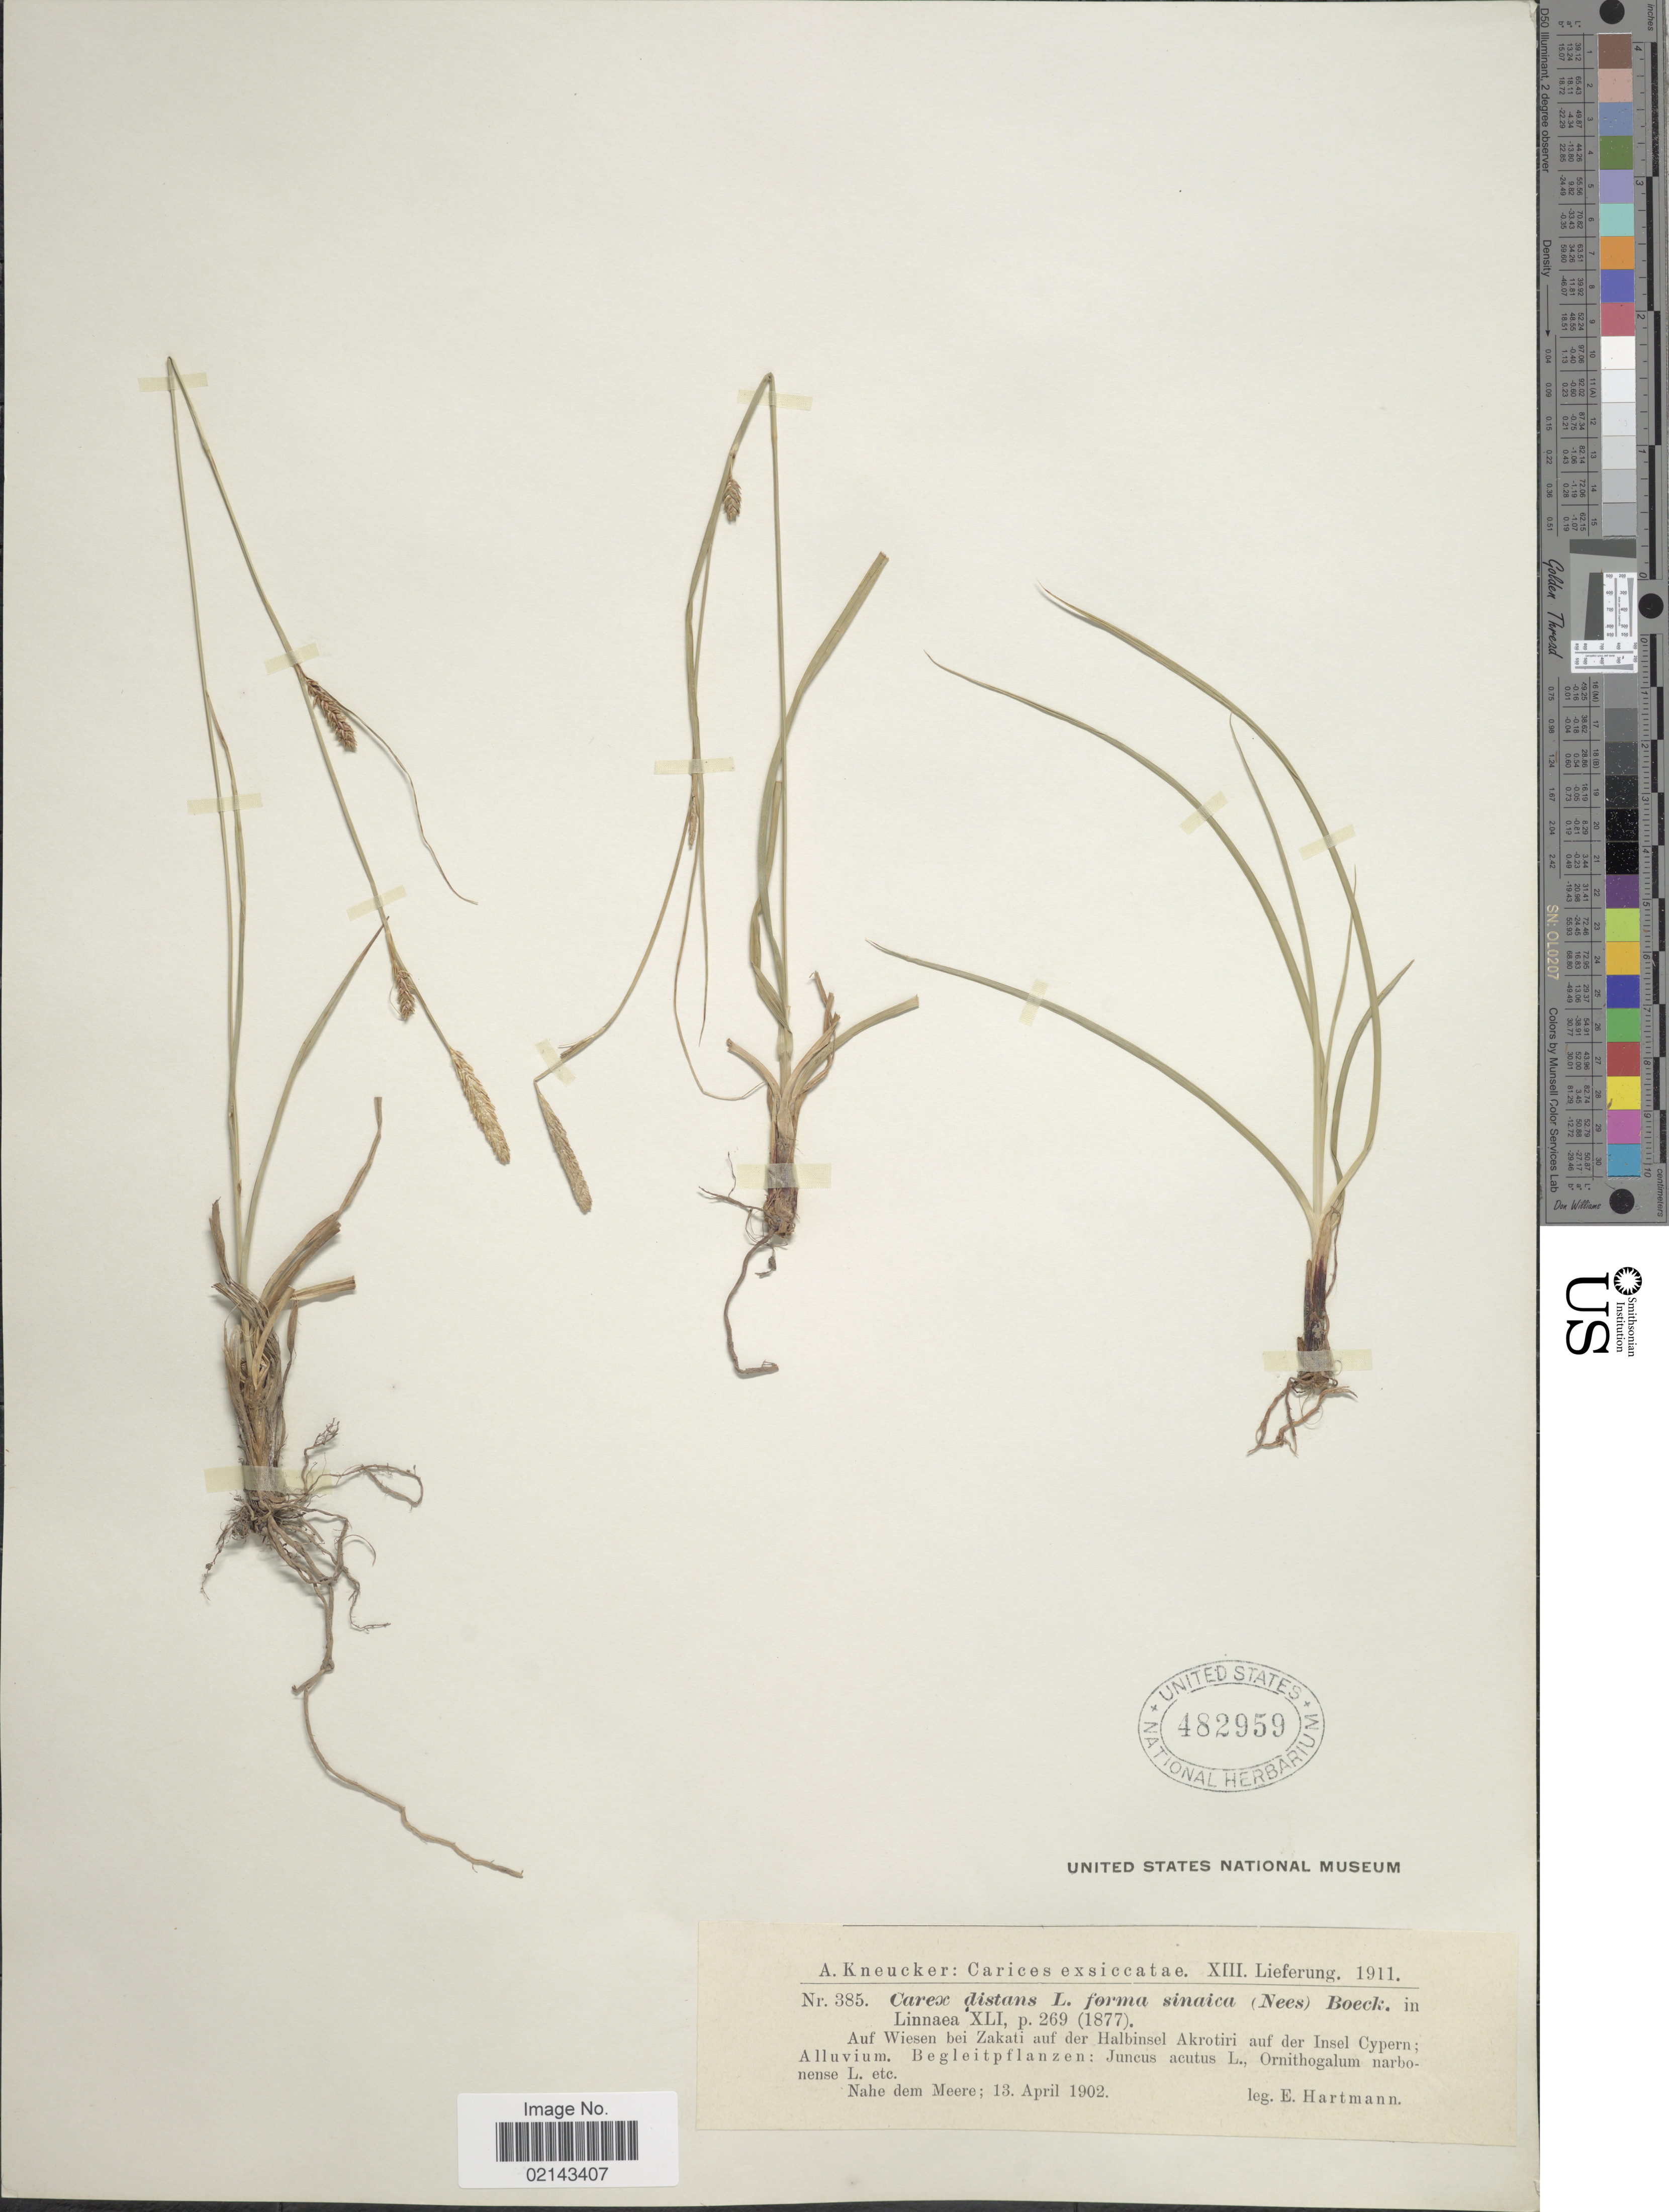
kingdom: Plantae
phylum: Tracheophyta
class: Liliopsida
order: Poales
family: Cyperaceae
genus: Carex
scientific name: Carex distans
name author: L.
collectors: E. Hartmann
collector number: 385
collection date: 1902-04-13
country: Greece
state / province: Crete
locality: Auf Wiesen bei Zakati der Halbinsel Akrotiri auf der Insel Cypern; Alluvium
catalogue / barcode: US 482959